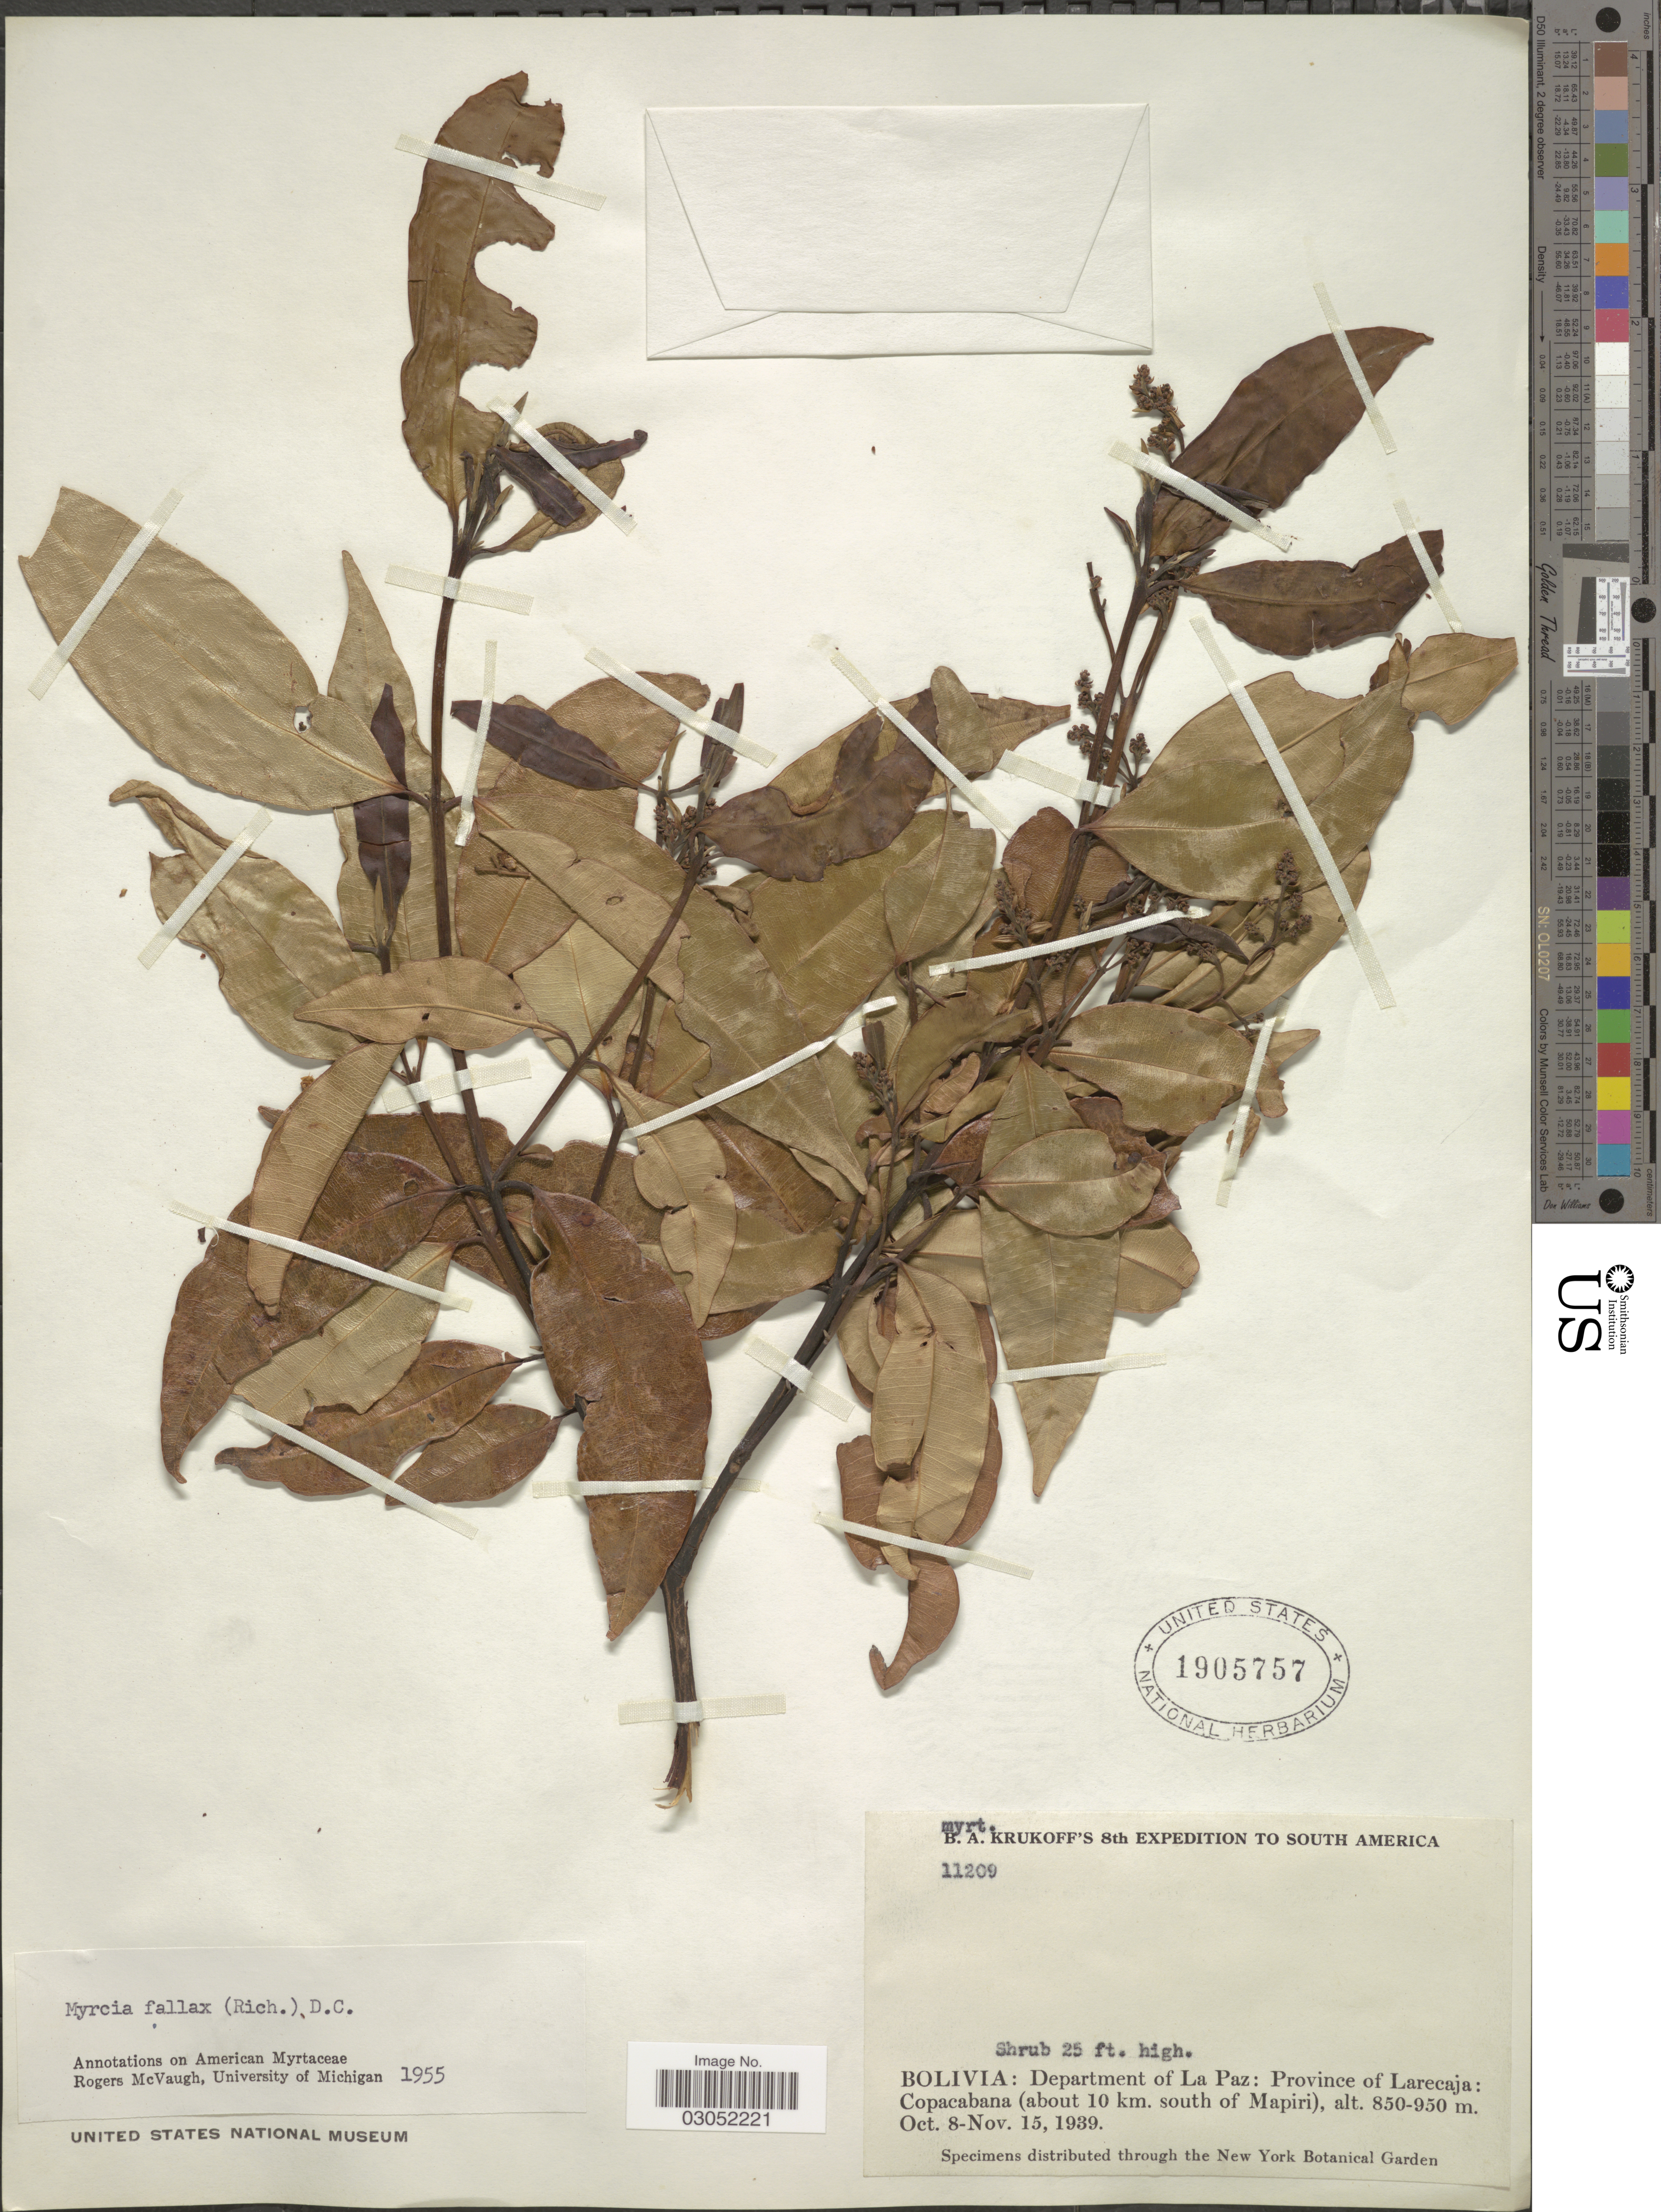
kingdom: Plantae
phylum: Tracheophyta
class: Magnoliopsida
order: Myrtales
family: Myrtaceae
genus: Myrcia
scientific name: Myrcia fallax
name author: (Rich.) DC.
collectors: B. A. Krukoff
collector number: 11209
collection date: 1939-10-08/1939-11-15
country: Bolivia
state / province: La Paz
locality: Department of La Paz: Province of Larecaja: Copacabana (about 10 km. south of Mapiri).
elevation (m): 850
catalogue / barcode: US 1905757